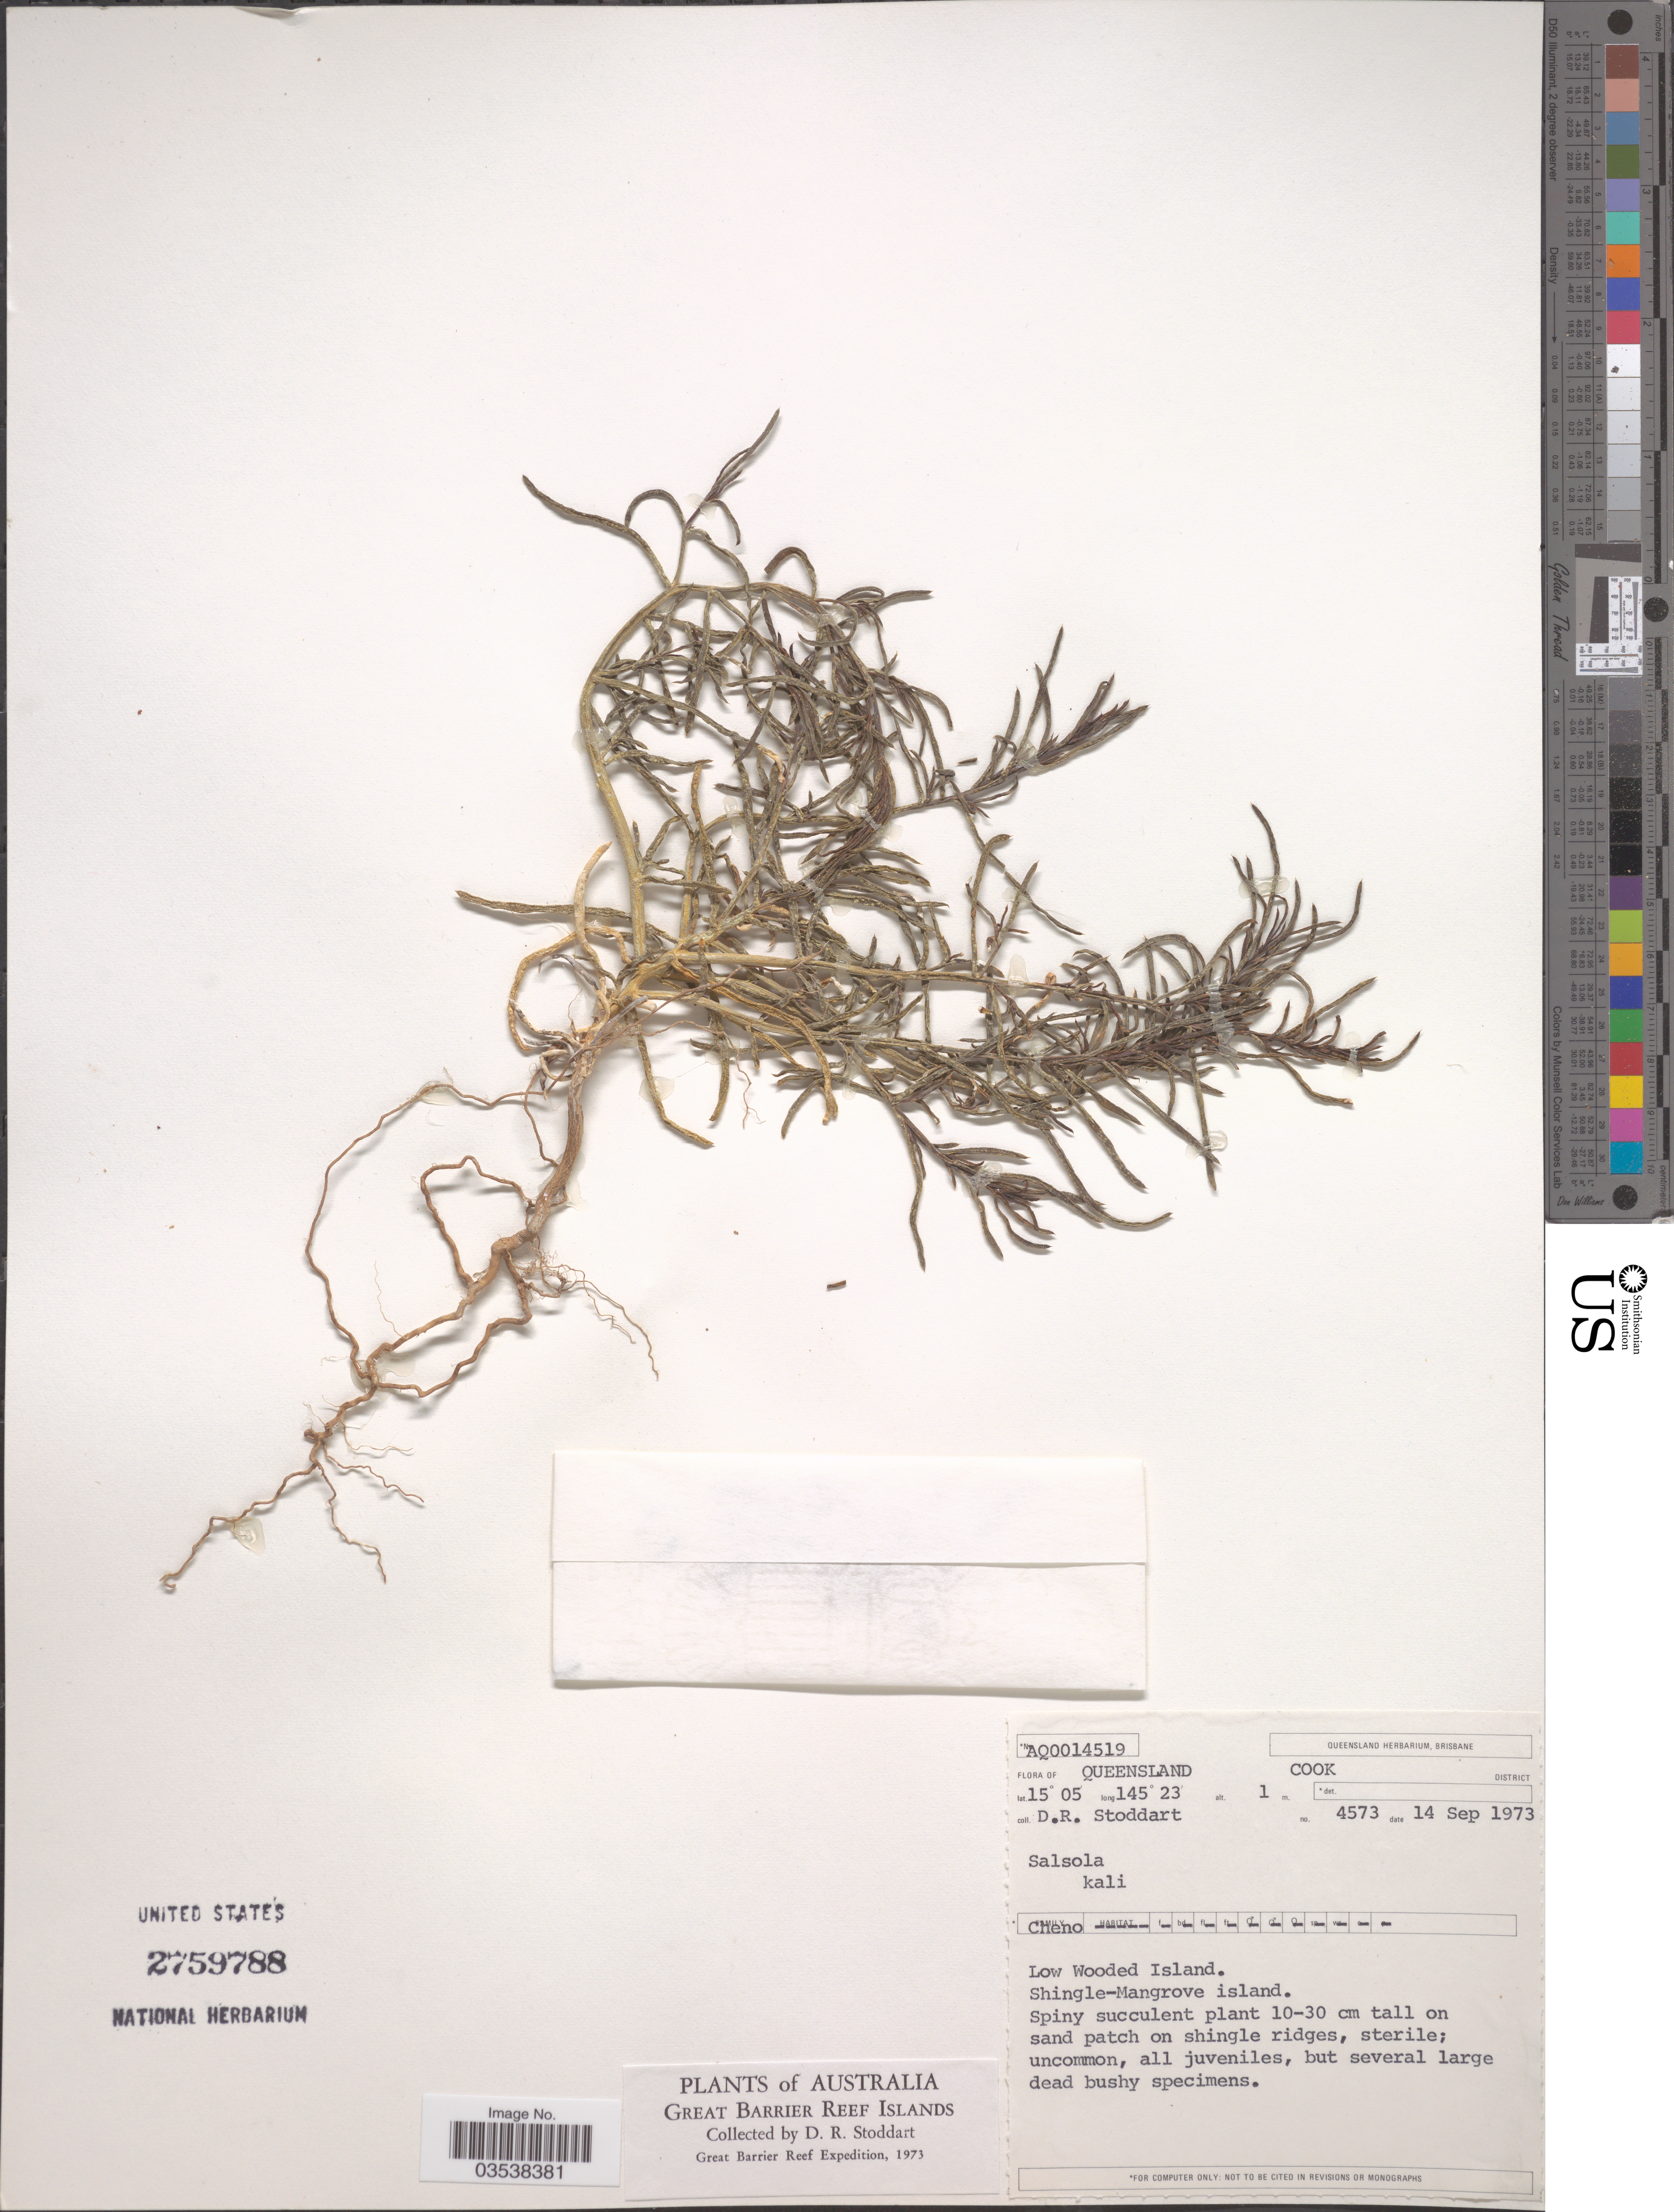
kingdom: Plantae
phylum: Tracheophyta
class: Magnoliopsida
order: Caryophyllales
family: Amaranthaceae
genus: Salsola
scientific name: Salsola kali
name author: L.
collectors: D. R. Stoddart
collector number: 4573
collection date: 1973-09-14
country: Australia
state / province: Queensland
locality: Cook District. Low Wooded Island. Shingle-Mangrove island. Great Barrier Reef Islands.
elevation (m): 1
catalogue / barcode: US 2759788